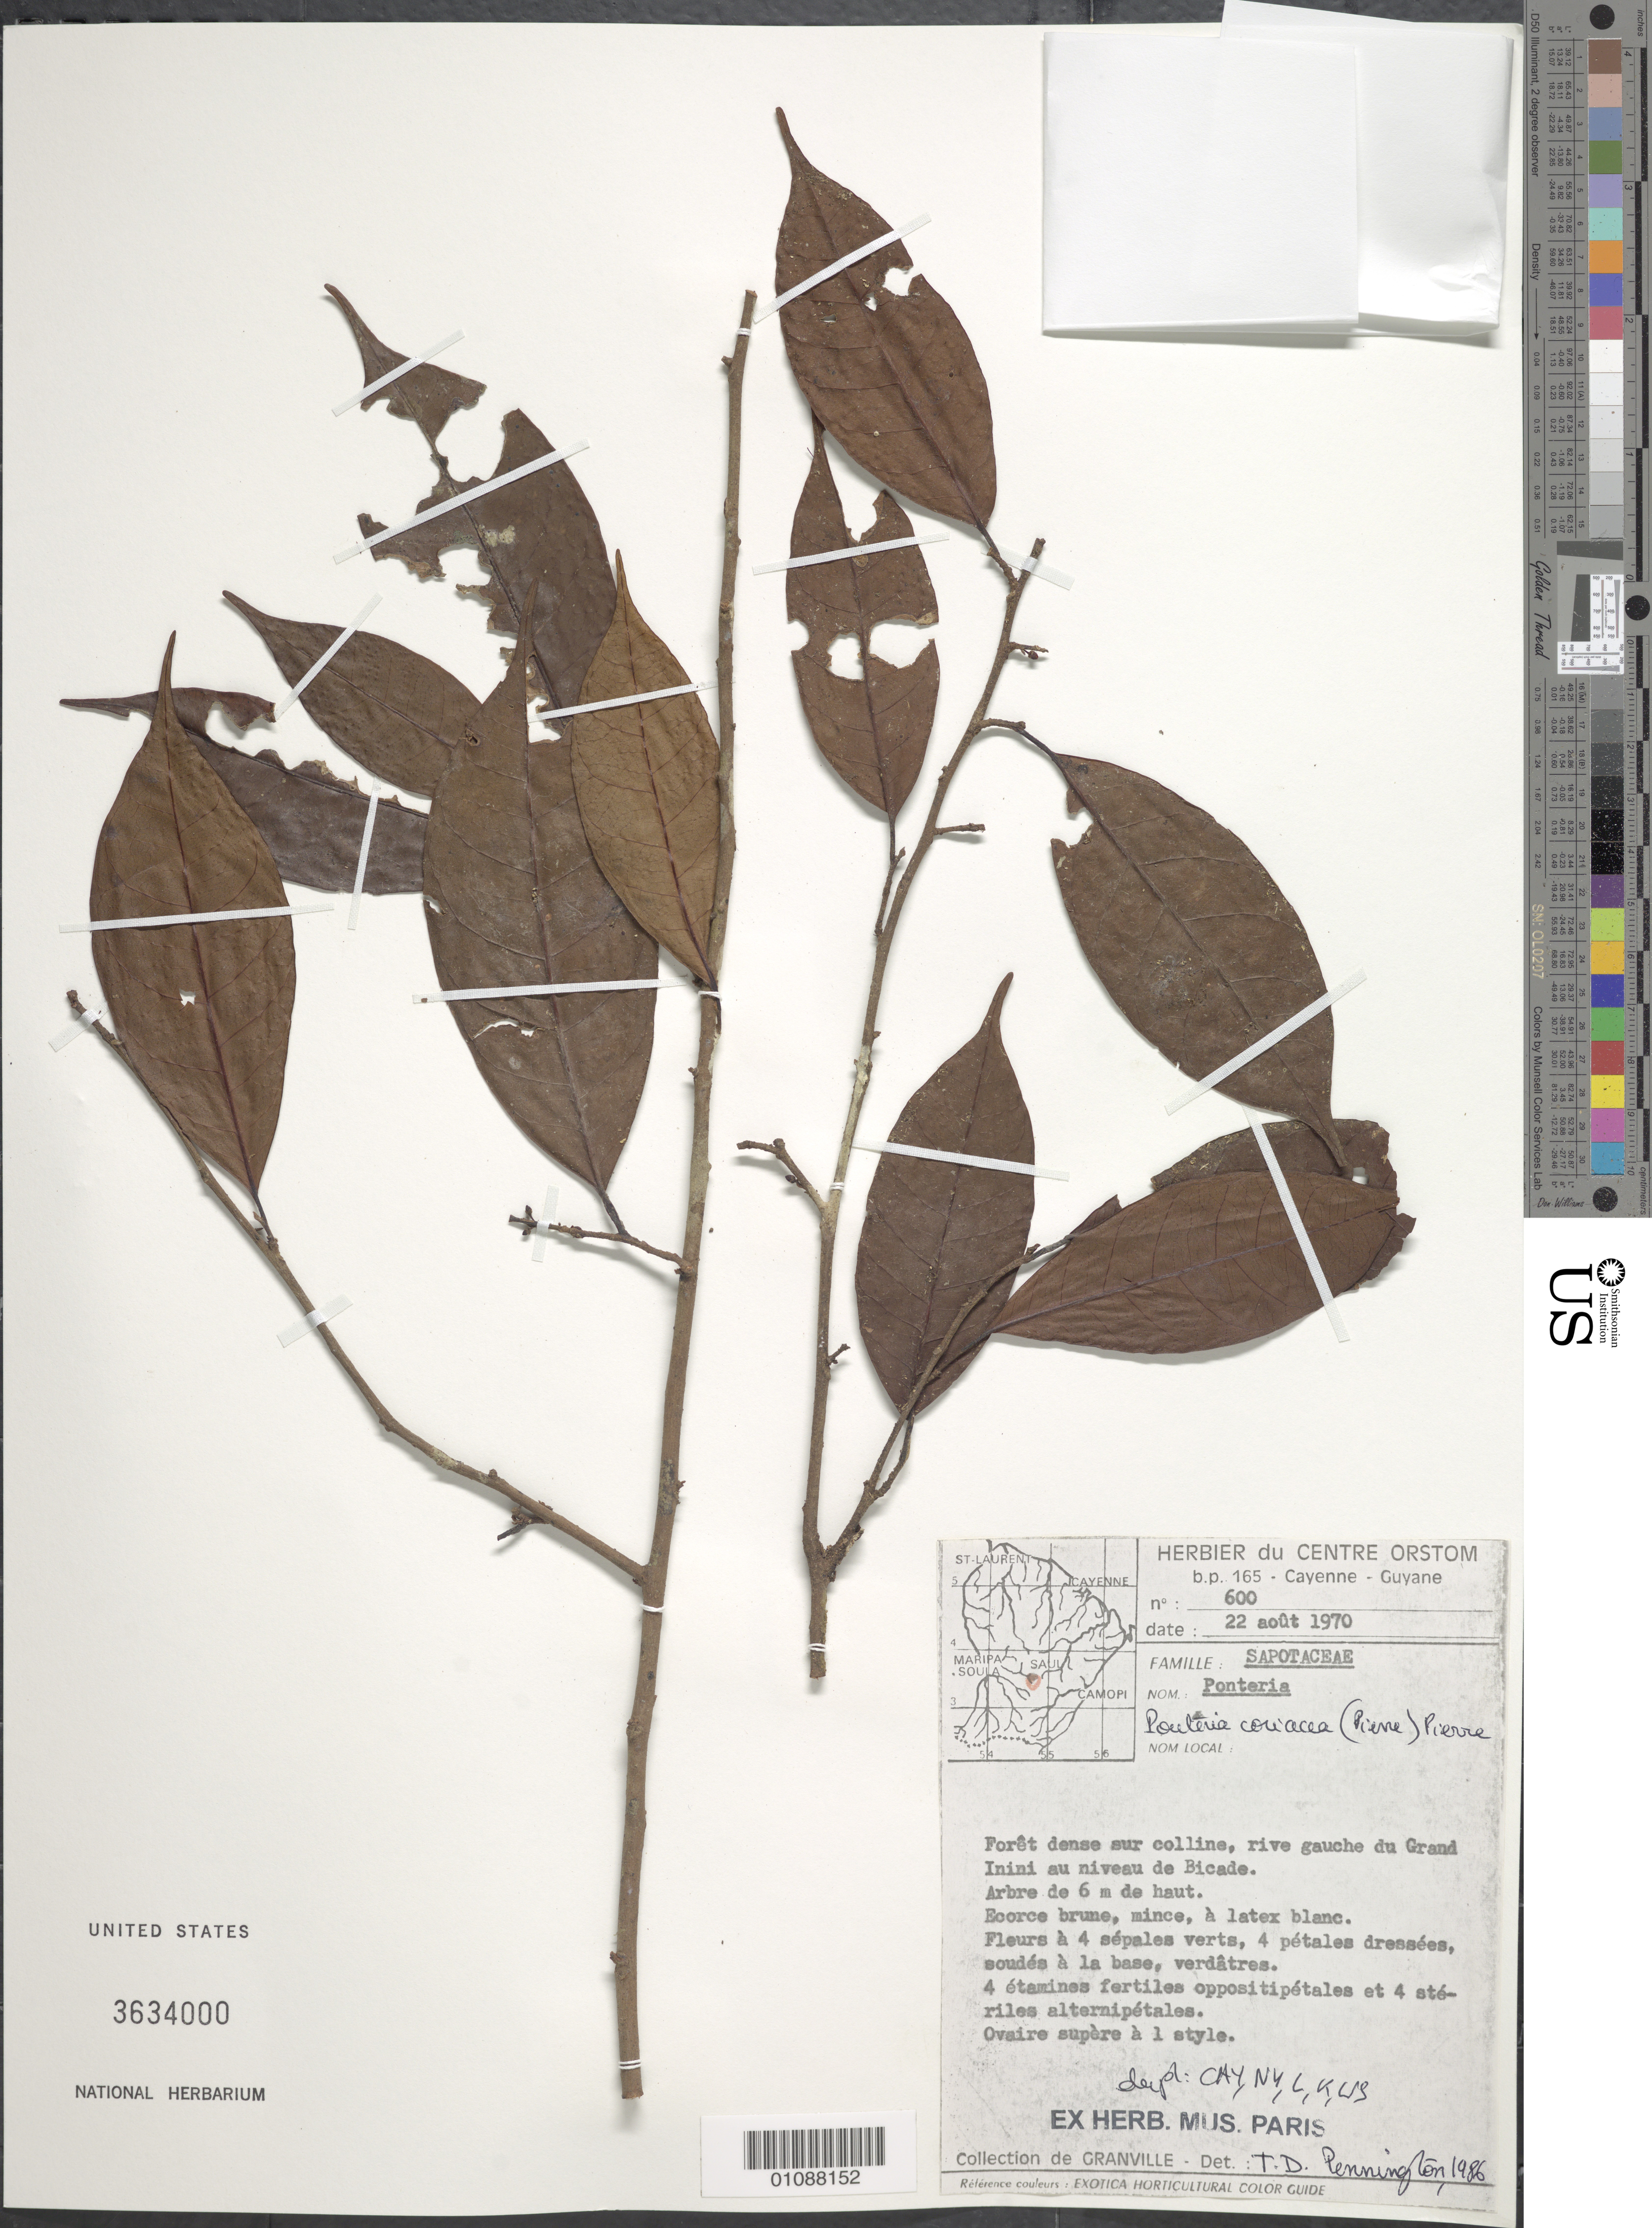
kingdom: Plantae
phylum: Tracheophyta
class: Magnoliopsida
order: Ericales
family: Sapotaceae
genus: Pouteria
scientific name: Pouteria coriacea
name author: (Pierre) Pierre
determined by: Pennington, T. D., (K)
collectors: J.-J. de Granville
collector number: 600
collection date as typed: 22-Aug-70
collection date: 1970-08-22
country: French Guiana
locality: Grand Inini, rive gauche, au niveau de Bicade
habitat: Foret dense sur colline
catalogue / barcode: US 3634000